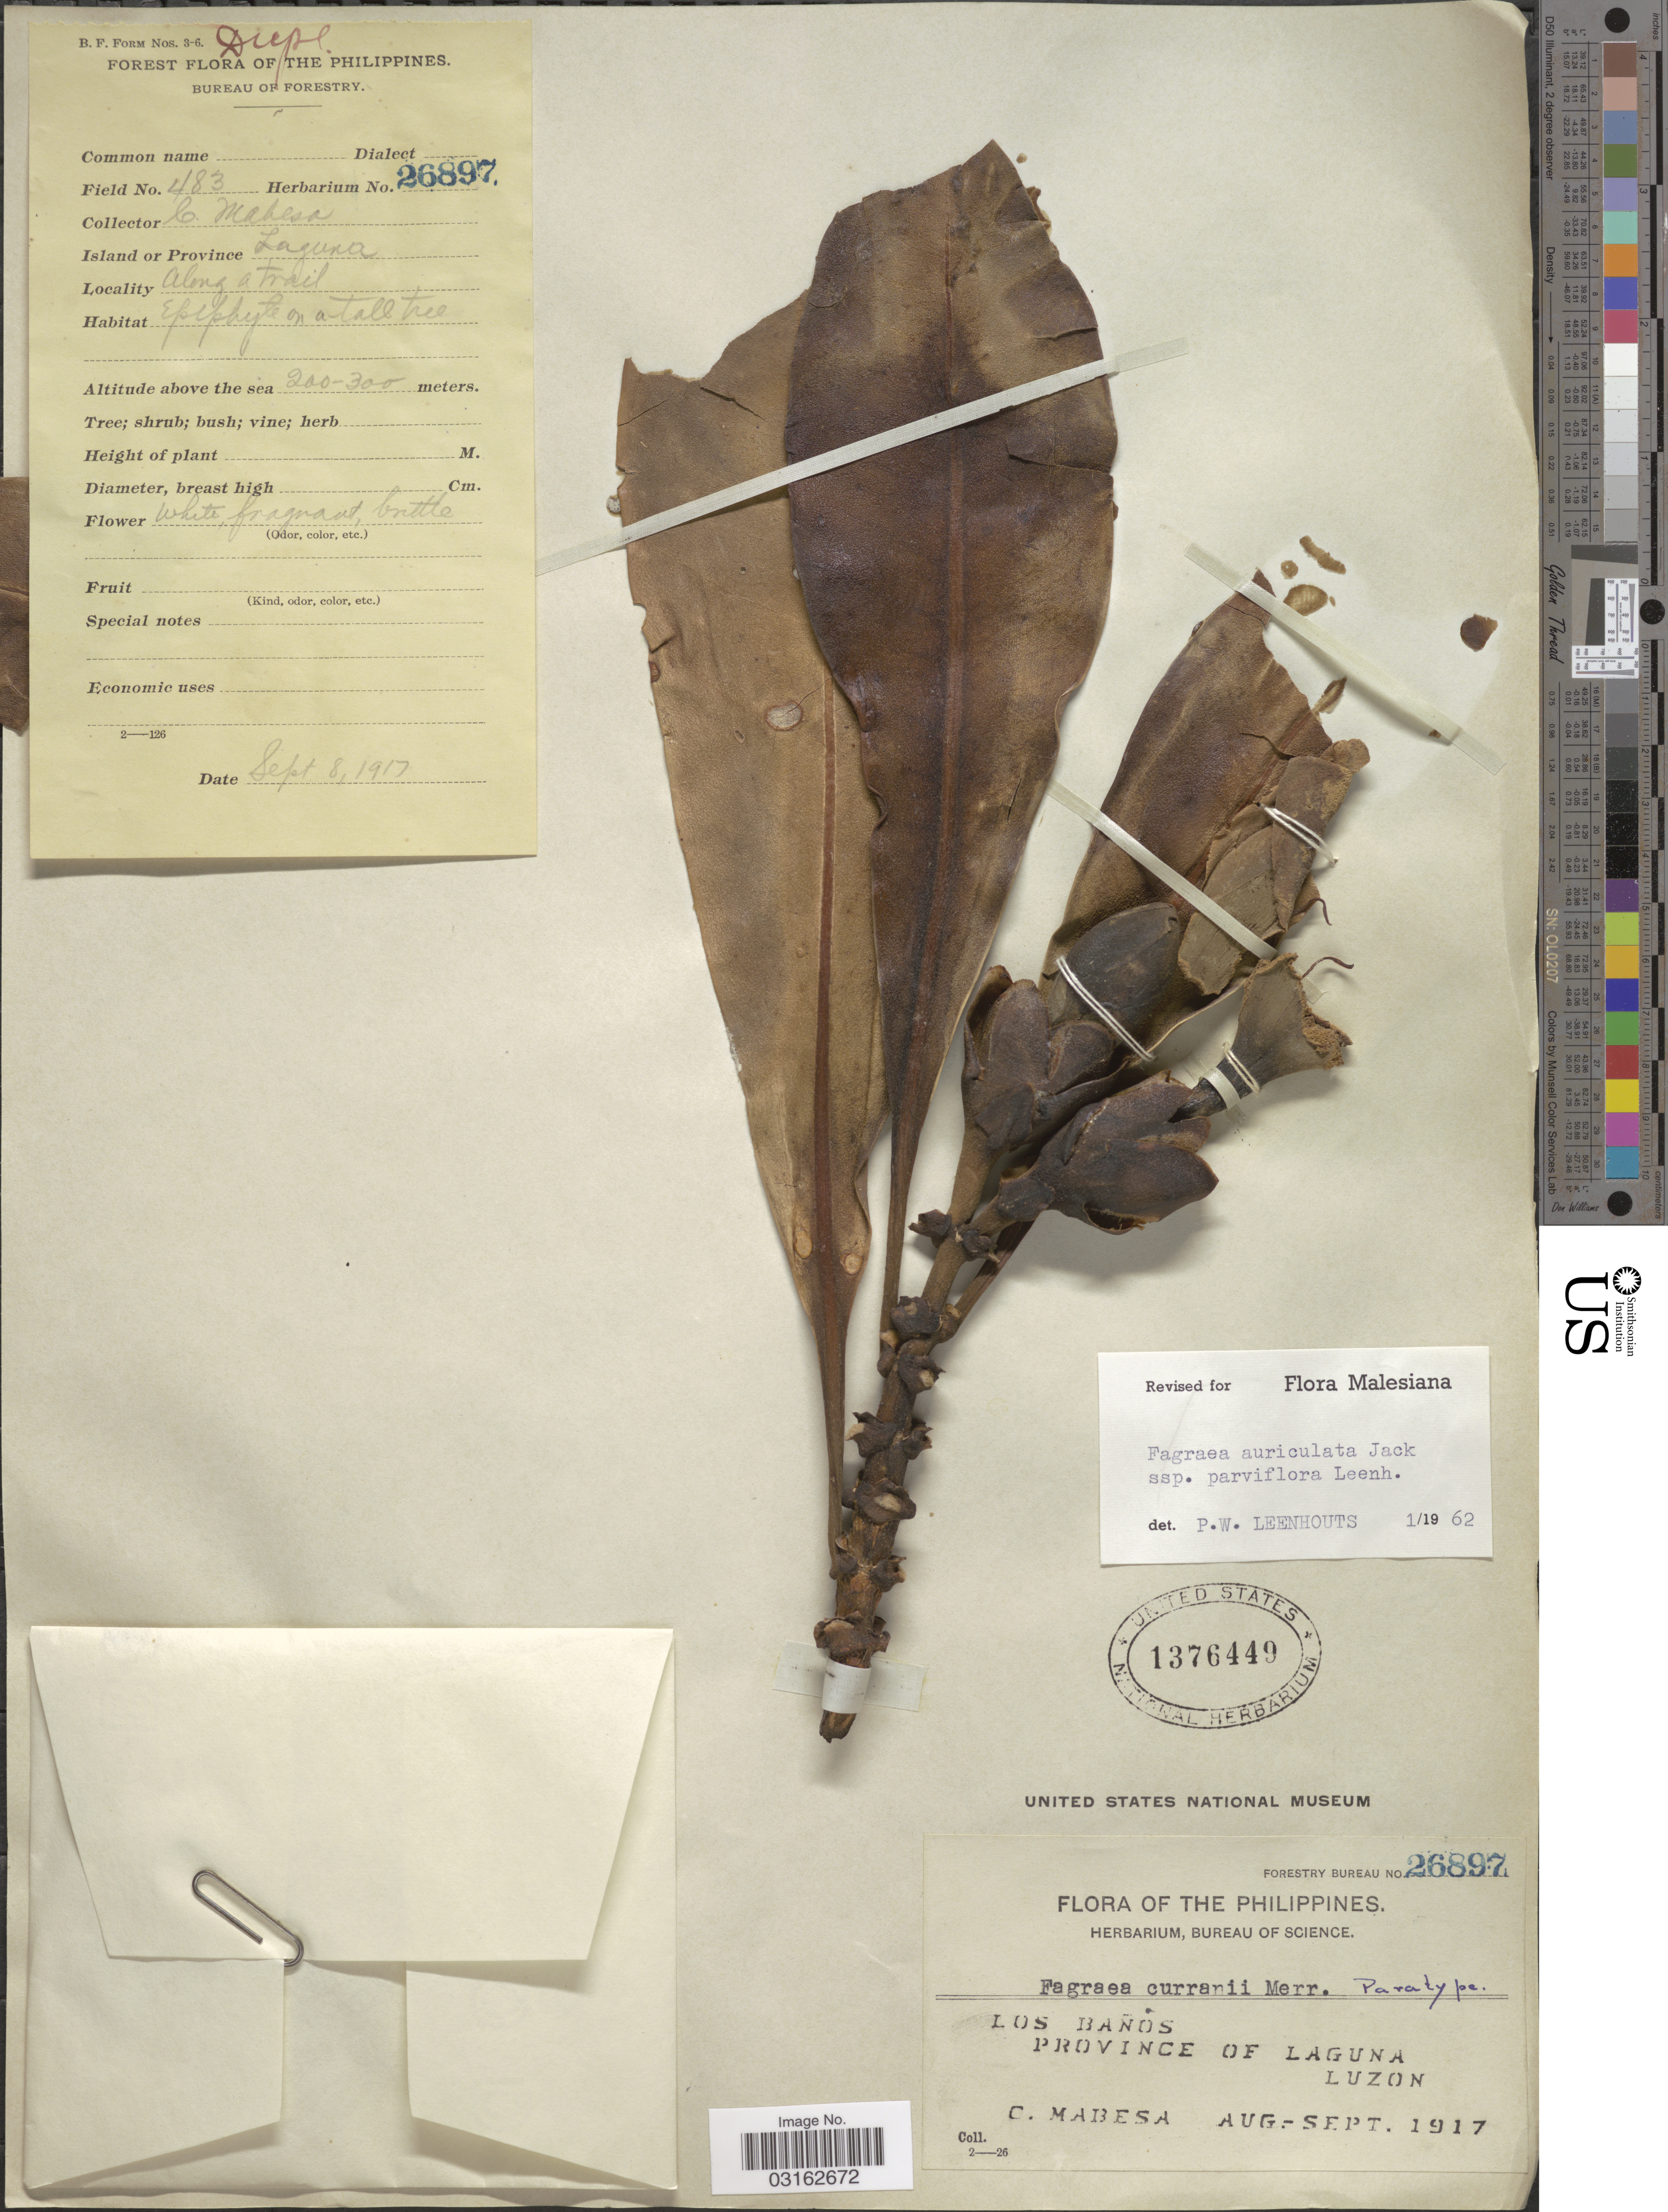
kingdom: Plantae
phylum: Tracheophyta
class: Magnoliopsida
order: Gentianales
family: Gentianaceae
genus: Fagraea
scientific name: Fagraea auriculata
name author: Jack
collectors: C. Mabesa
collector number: Forestry Bureau 26897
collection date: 1917-09-08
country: Philippines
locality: Los Baños, Province of Laguna, along a trail, Luzon.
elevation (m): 200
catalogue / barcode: US 1376449